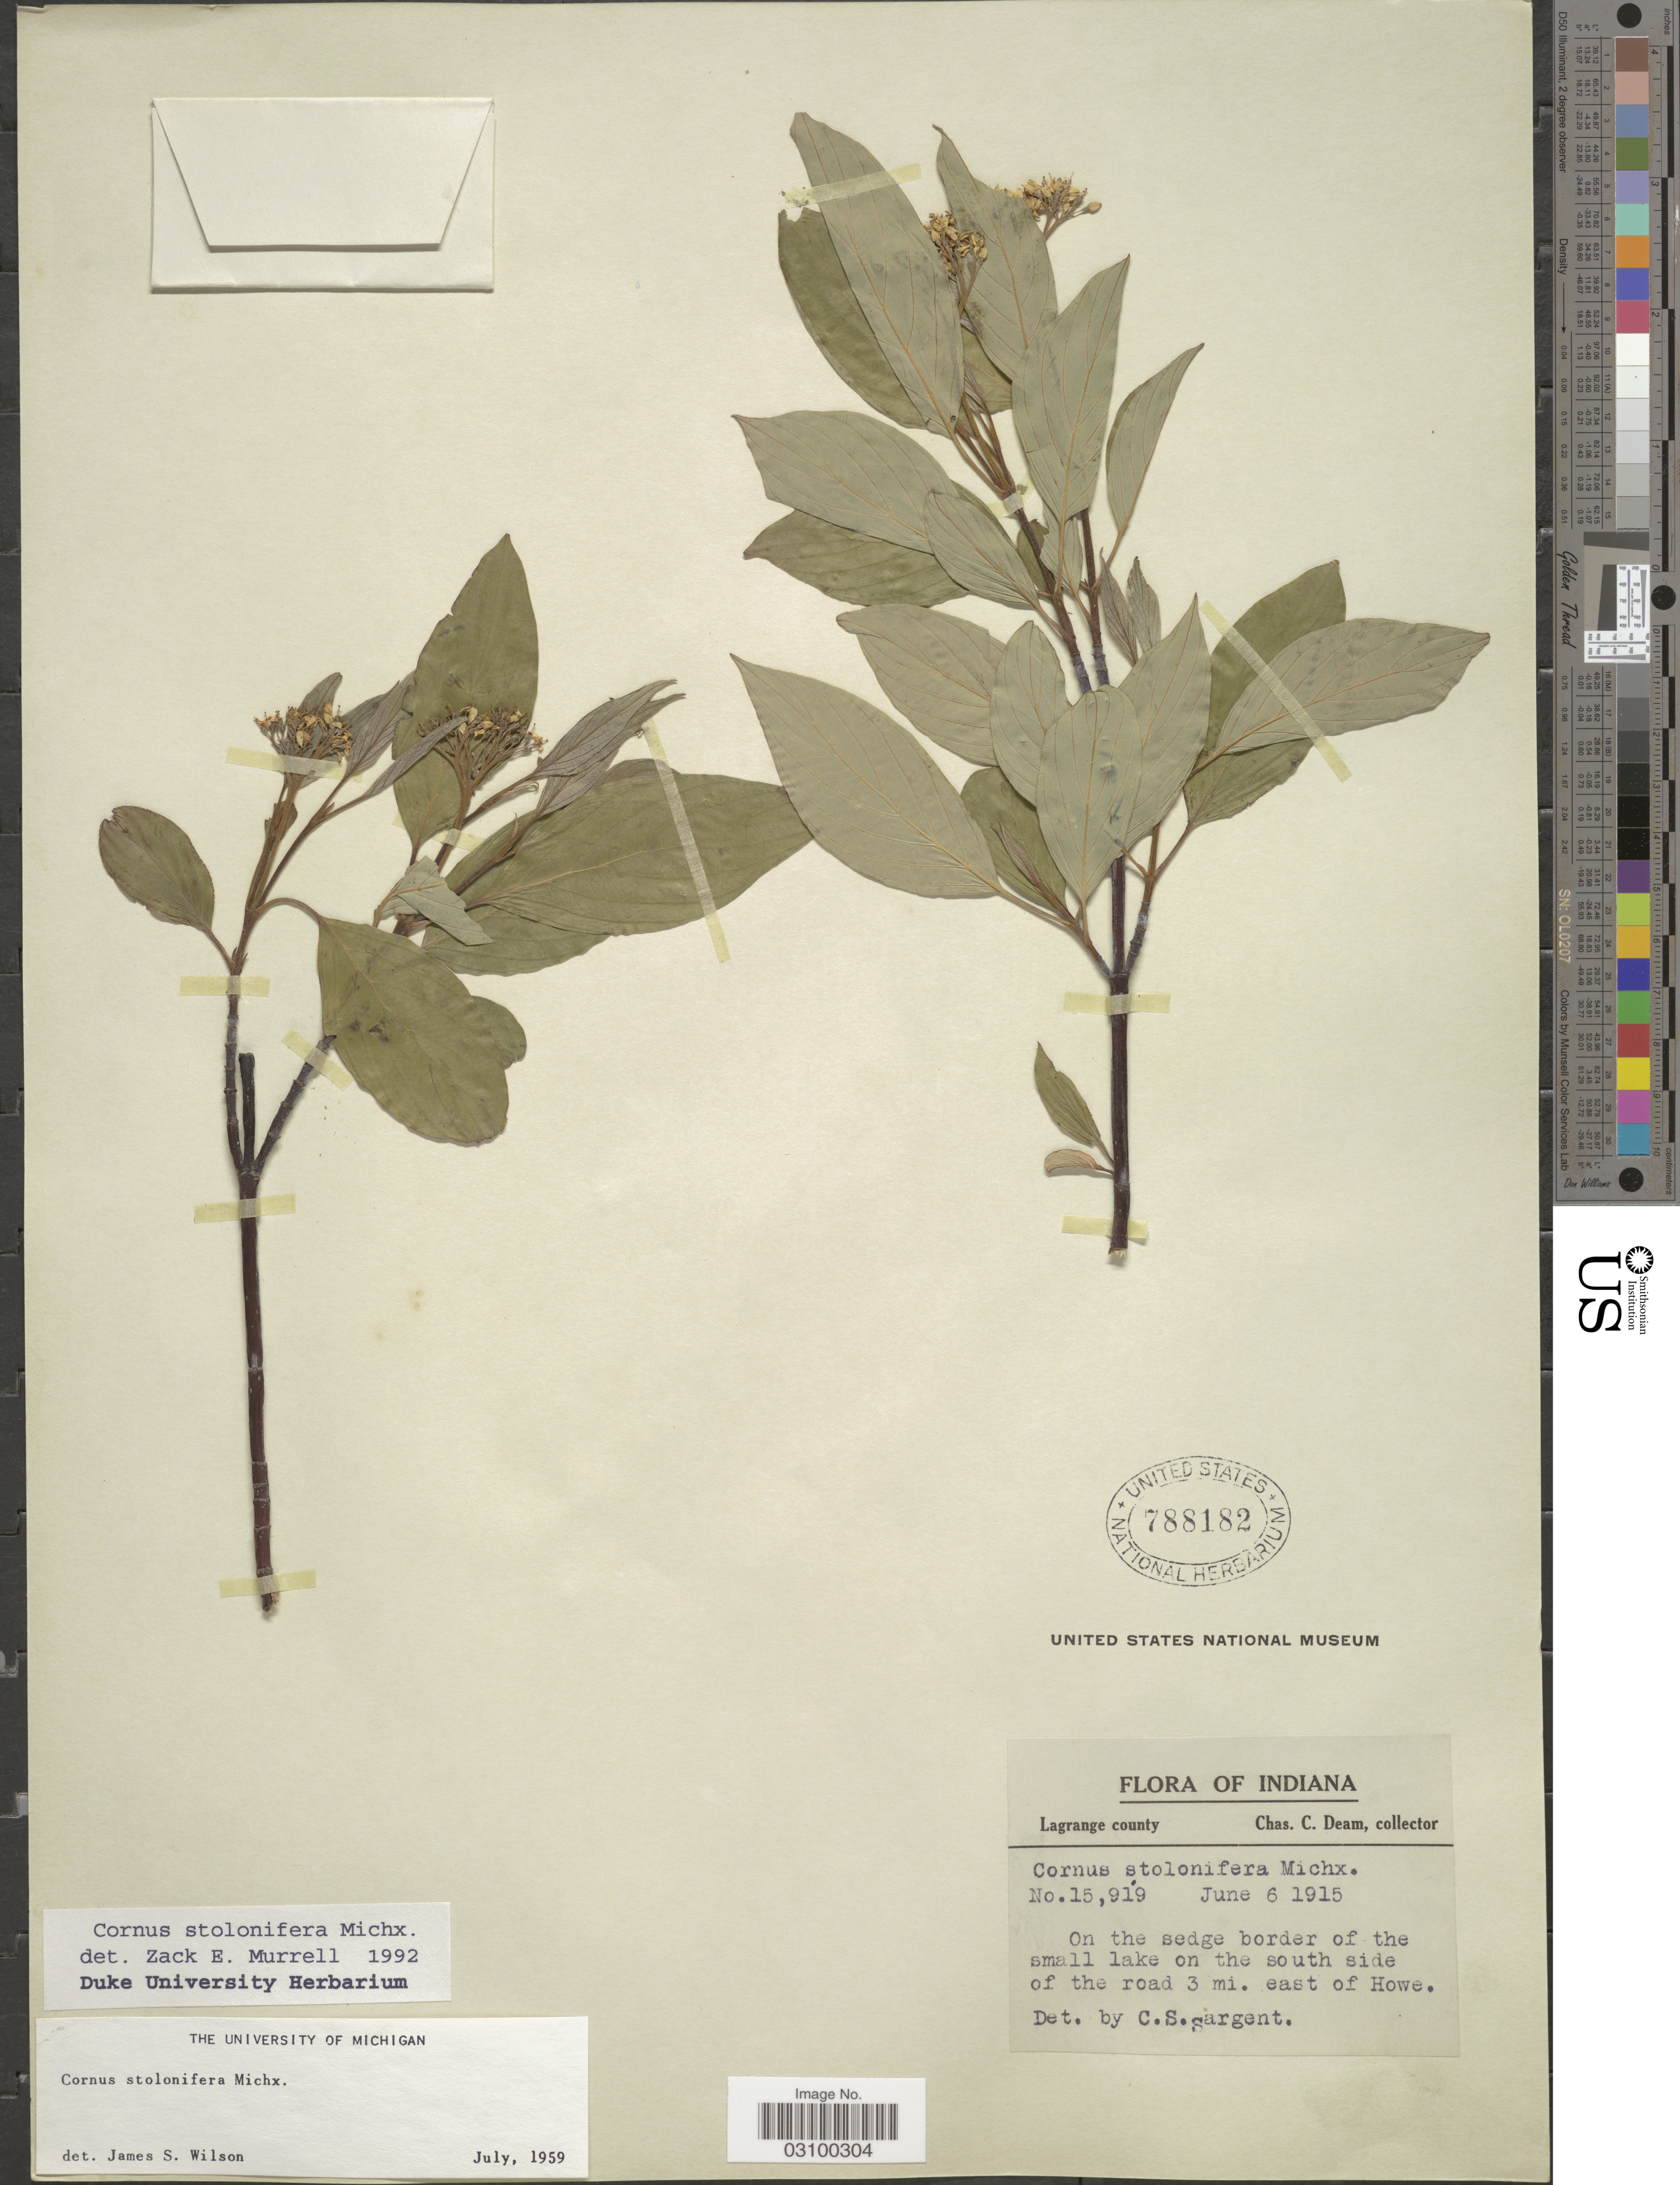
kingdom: Plantae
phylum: Tracheophyta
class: Magnoliopsida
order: Cornales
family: Cornaceae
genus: Cornus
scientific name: Cornus sericea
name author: L.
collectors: C. C. Deam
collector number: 15919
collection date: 1915-06-06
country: United States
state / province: Indiana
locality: Lagrange County. On the sedge border of the small lake on the south side of the road 3 mi. east of Howe.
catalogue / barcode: US 788182